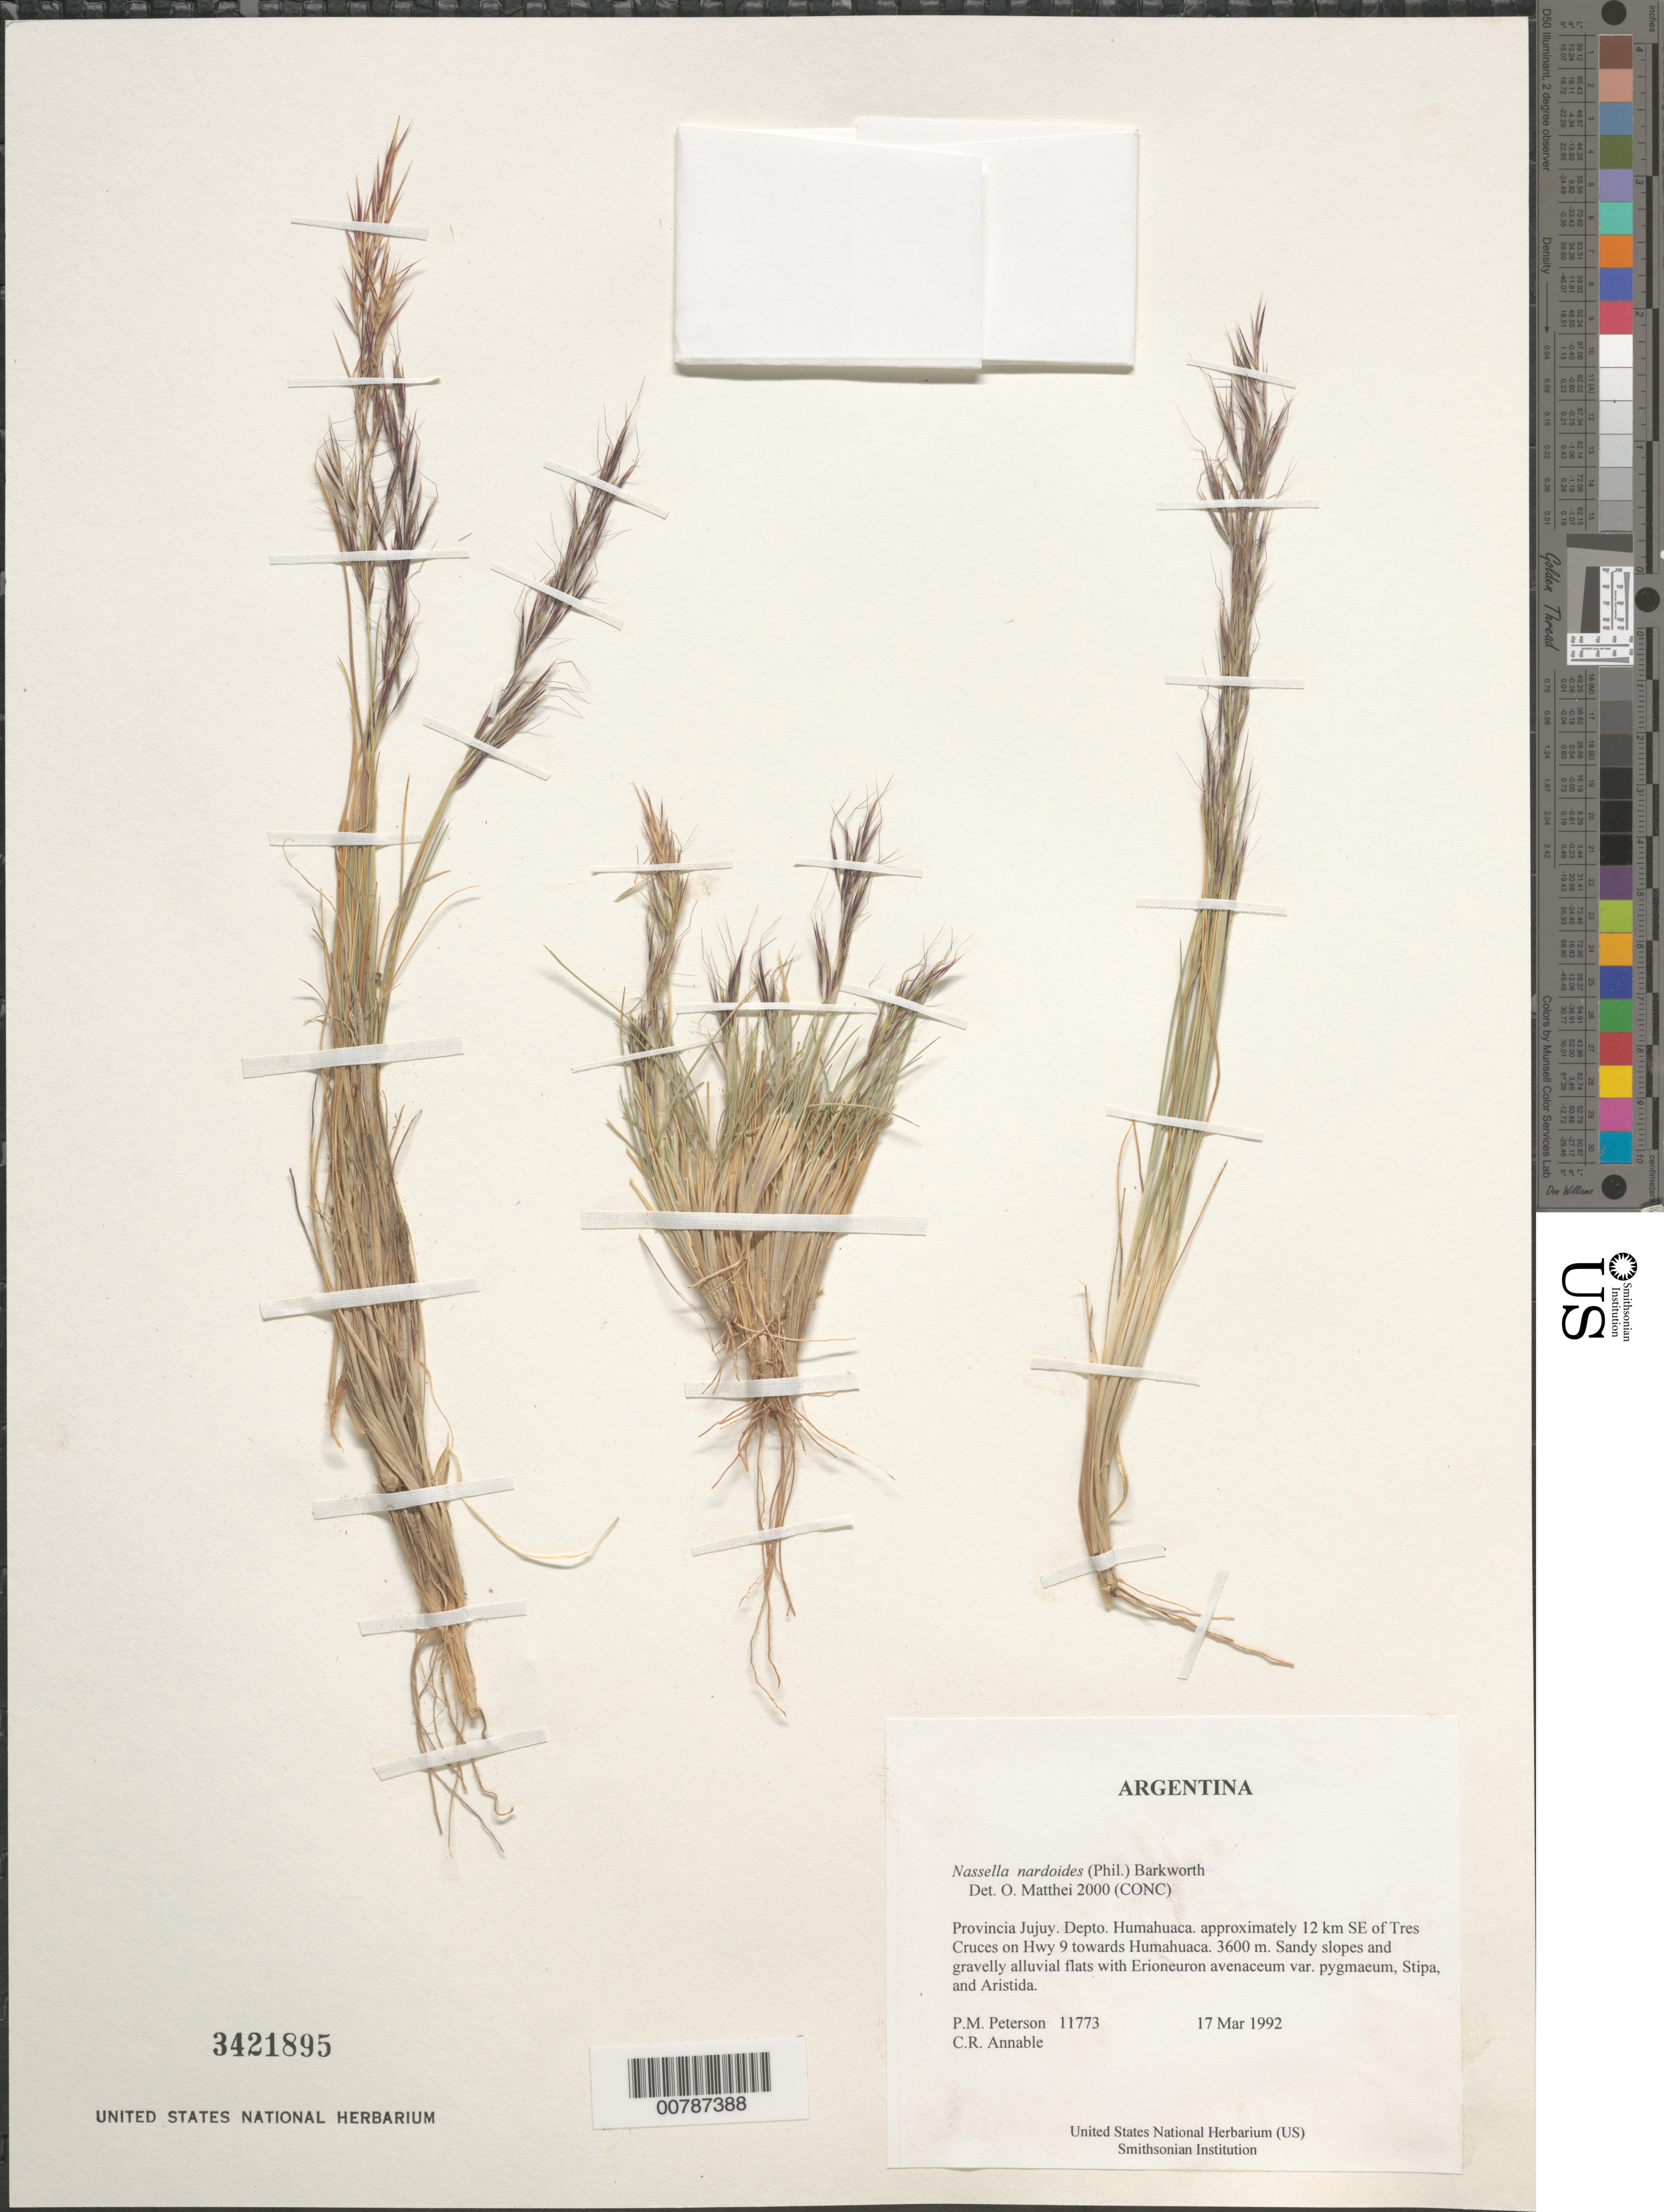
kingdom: Plantae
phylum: Tracheophyta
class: Liliopsida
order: Poales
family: Poaceae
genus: Nassella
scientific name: Nassella nardoides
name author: (Phil.) Barkworth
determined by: Matthei, O. R.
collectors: P. M. Peterson & C. R. Annable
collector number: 11773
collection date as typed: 17 Mar 1992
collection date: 1992-03-17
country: Argentina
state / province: Jujuy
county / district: Humahuaca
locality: approximately 12 km SE of Tres Cruces on Hwy 9 towards Humahuaca.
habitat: Sandy slopes and gravelly alluvial flats with Erioneuron avenaceum var. pygmaeum, Stipa, and Aristida.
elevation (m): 3600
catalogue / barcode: US 3421895